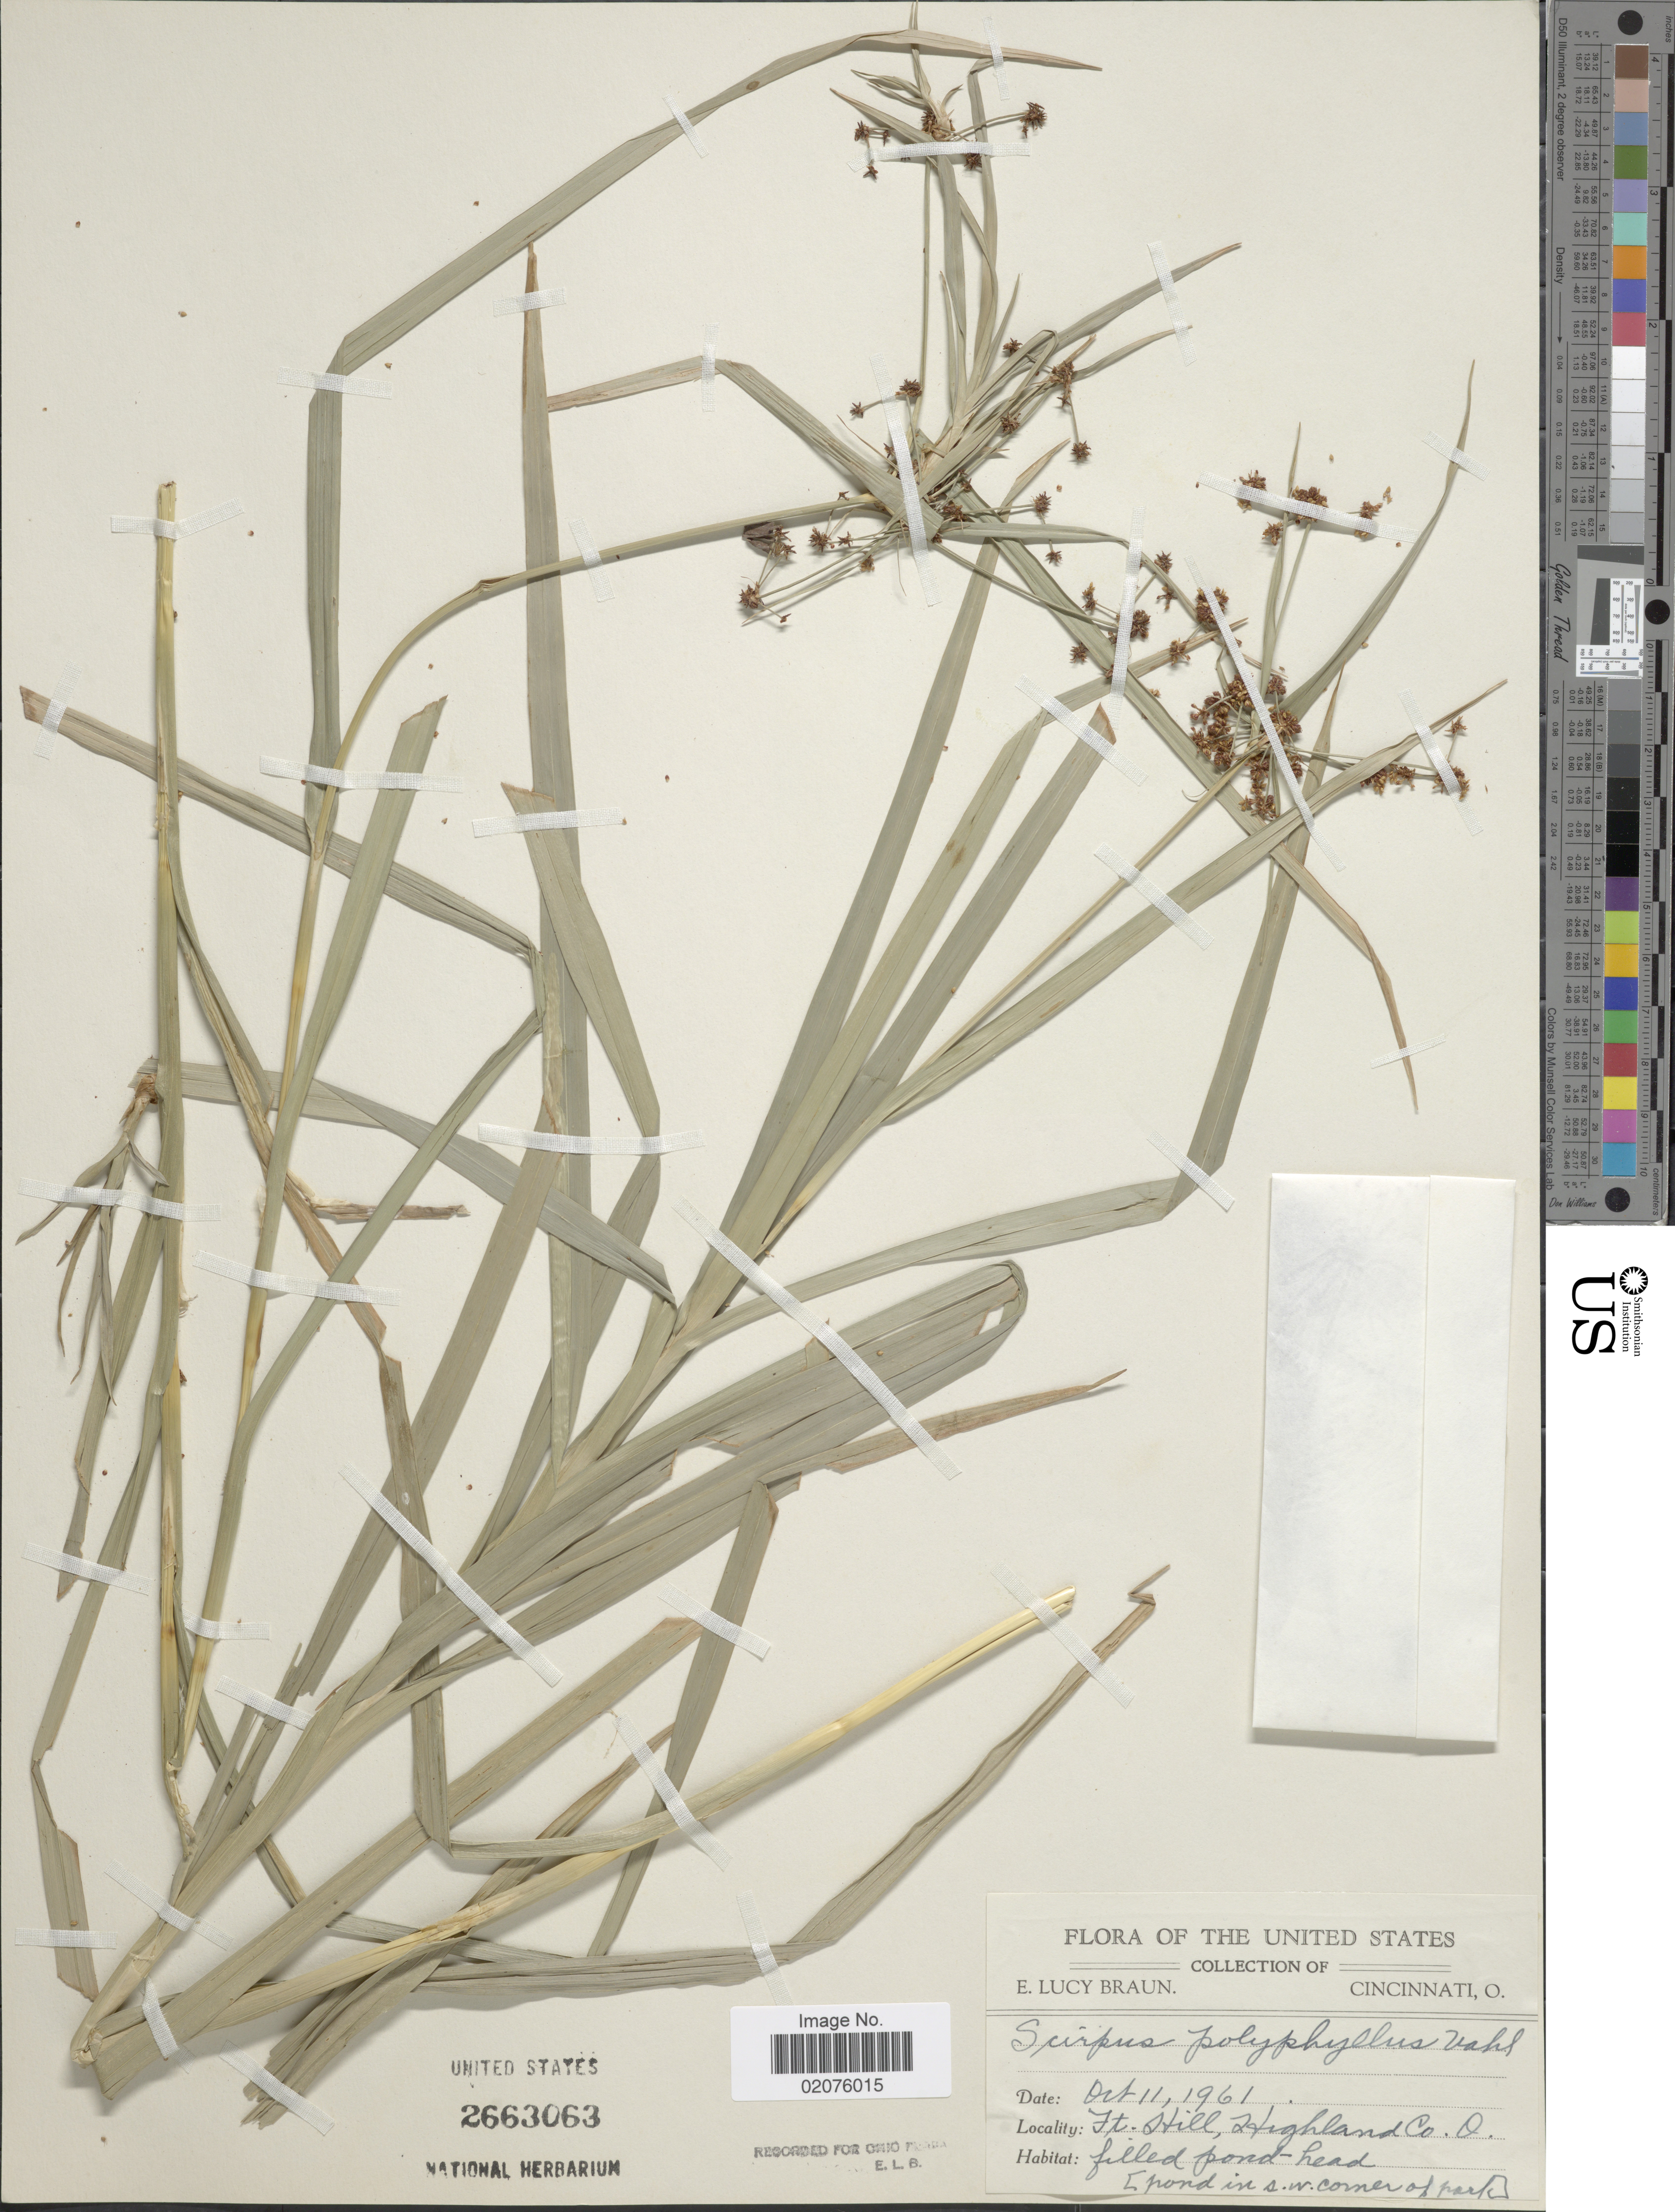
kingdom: Plantae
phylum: Tracheophyta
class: Liliopsida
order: Poales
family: Cyperaceae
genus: Scirpus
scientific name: Scirpus polyphyllus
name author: Vahl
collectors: E. L. Braun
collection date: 1961-10-11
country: United States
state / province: Ohio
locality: Ft. Hill, Highland Co.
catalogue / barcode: US 2663063